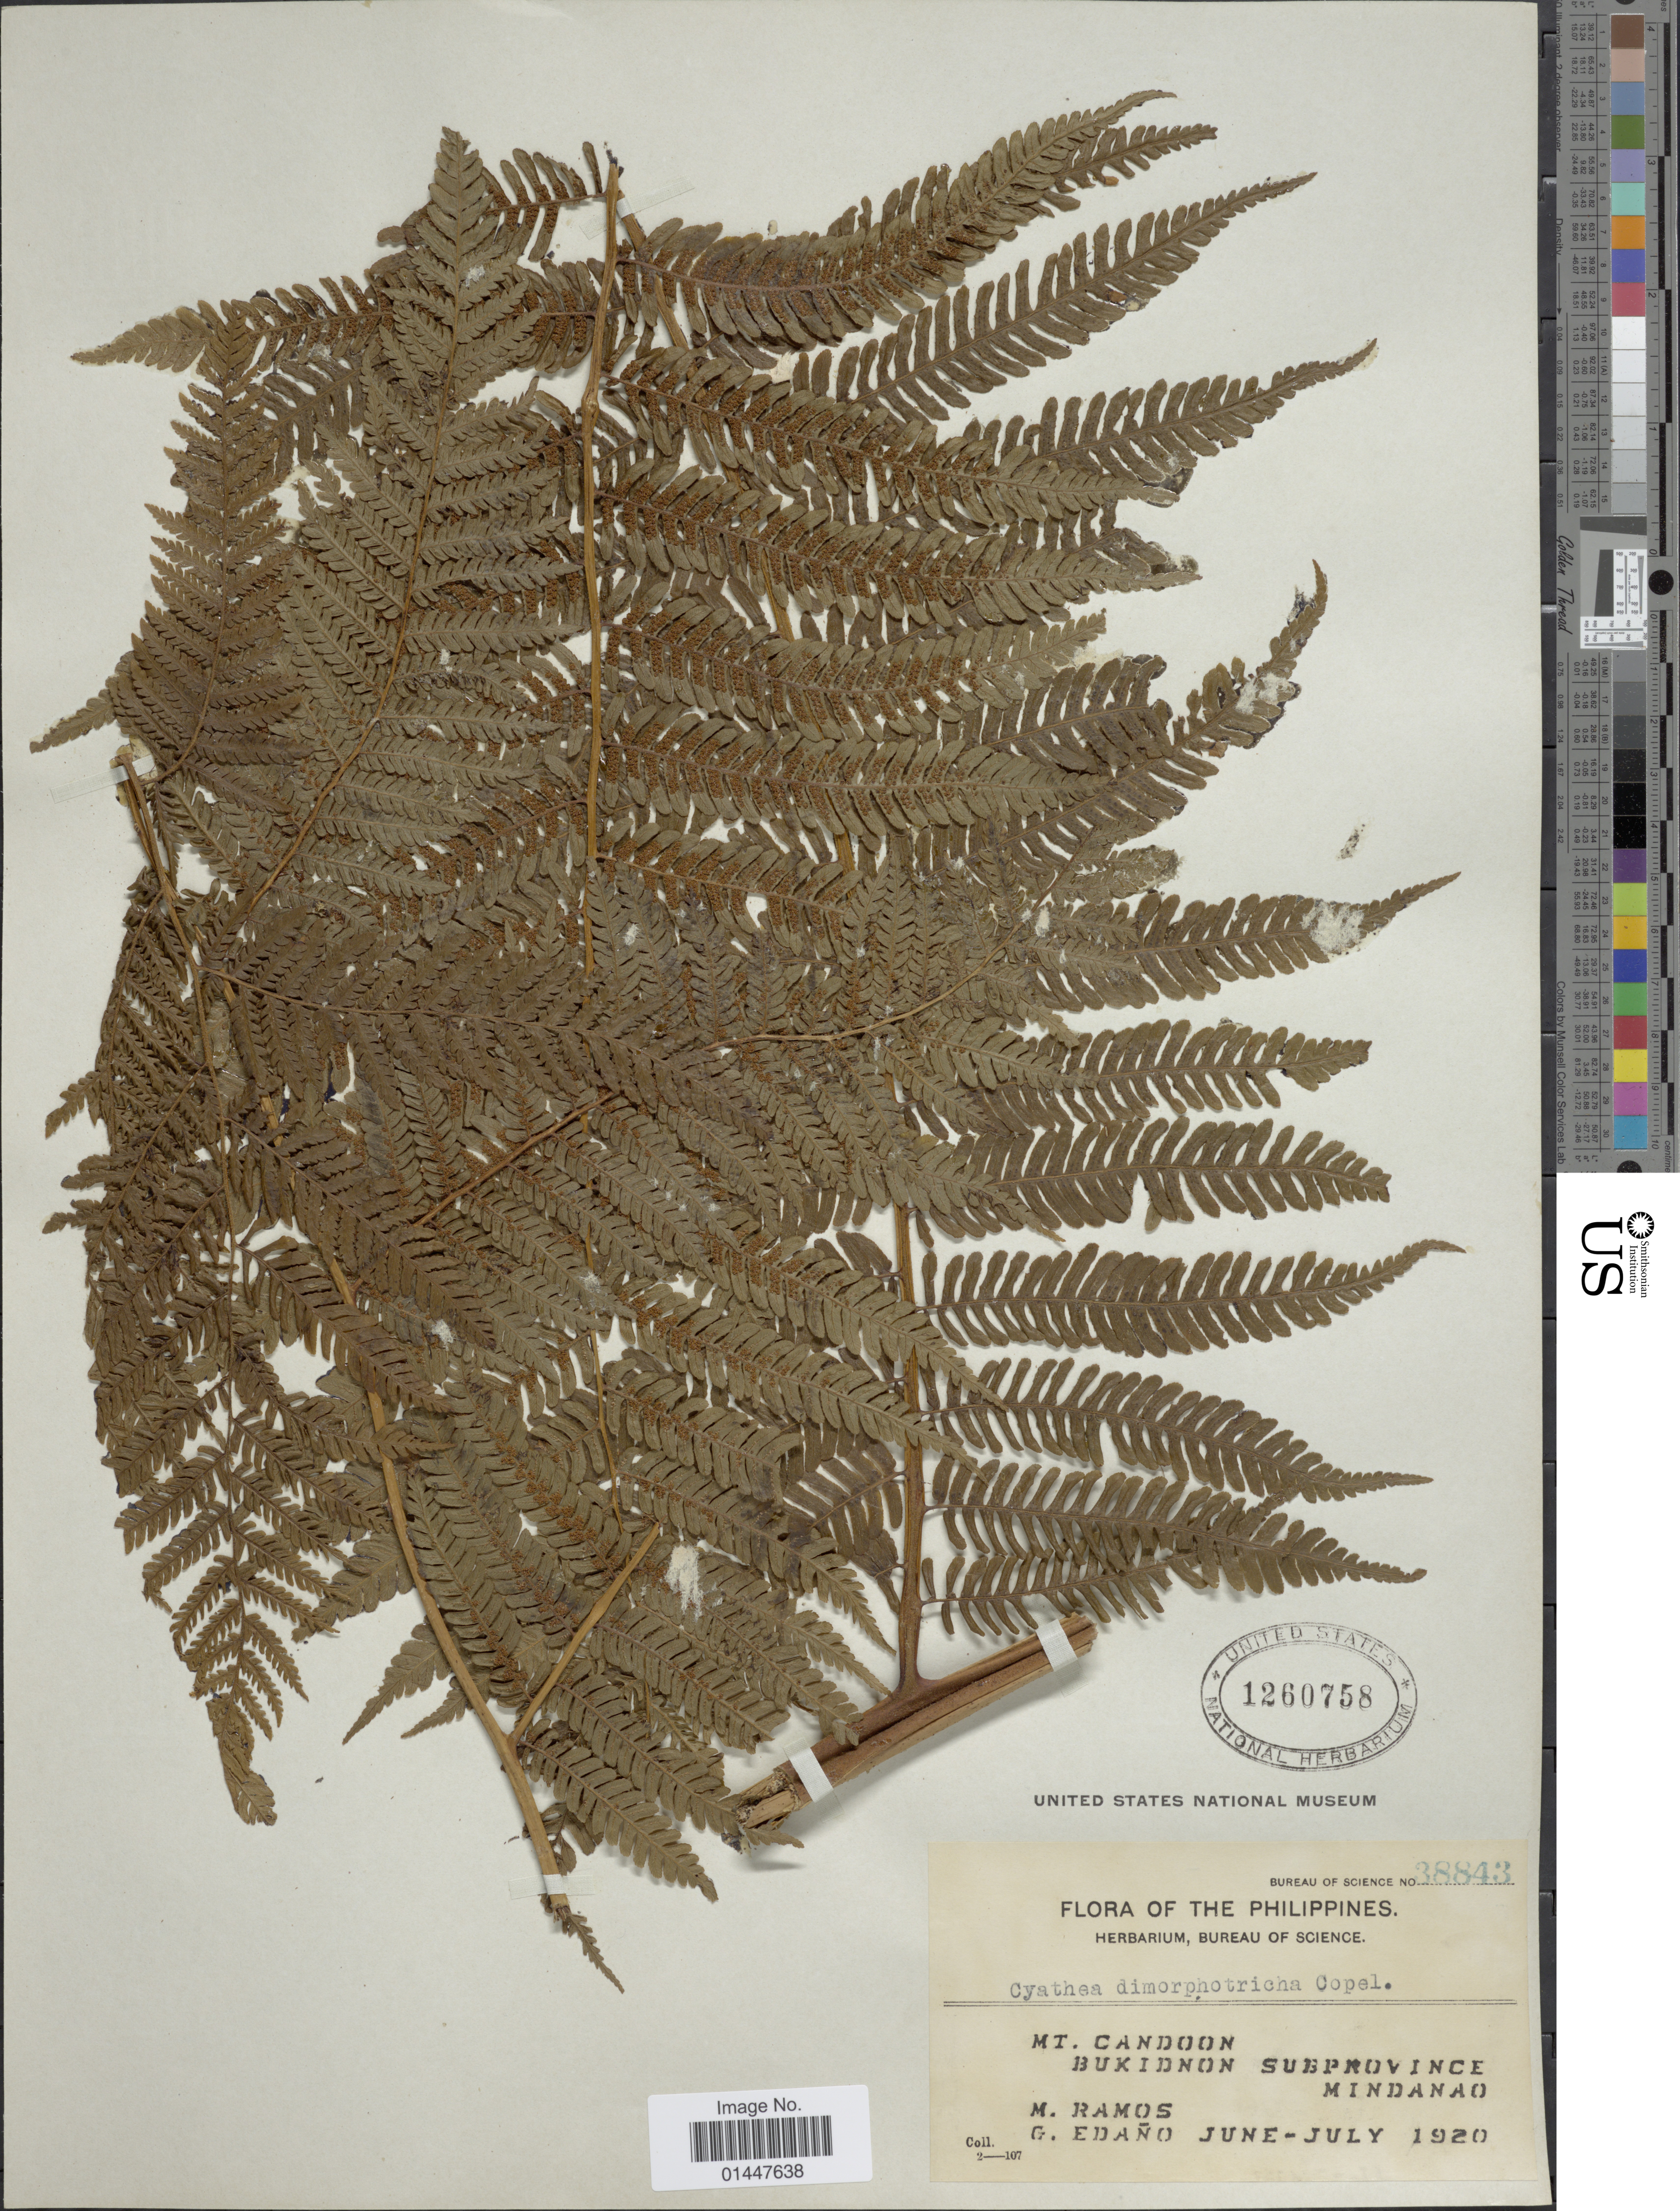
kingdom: Plantae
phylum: Tracheophyta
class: Polypodiopsida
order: Cyatheales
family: Cyatheaceae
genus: Sphaeropteris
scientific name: Sphaeropteris elmeri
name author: (Copel.) R.M. Tryon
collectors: M. Ramos & G. Edaño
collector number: Bureau of science 38843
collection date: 1920-06/1920-07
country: Philippines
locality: The Philippines. Mt. Candoon. Bukidnon subprovince. Mindanao.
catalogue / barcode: US 1260758